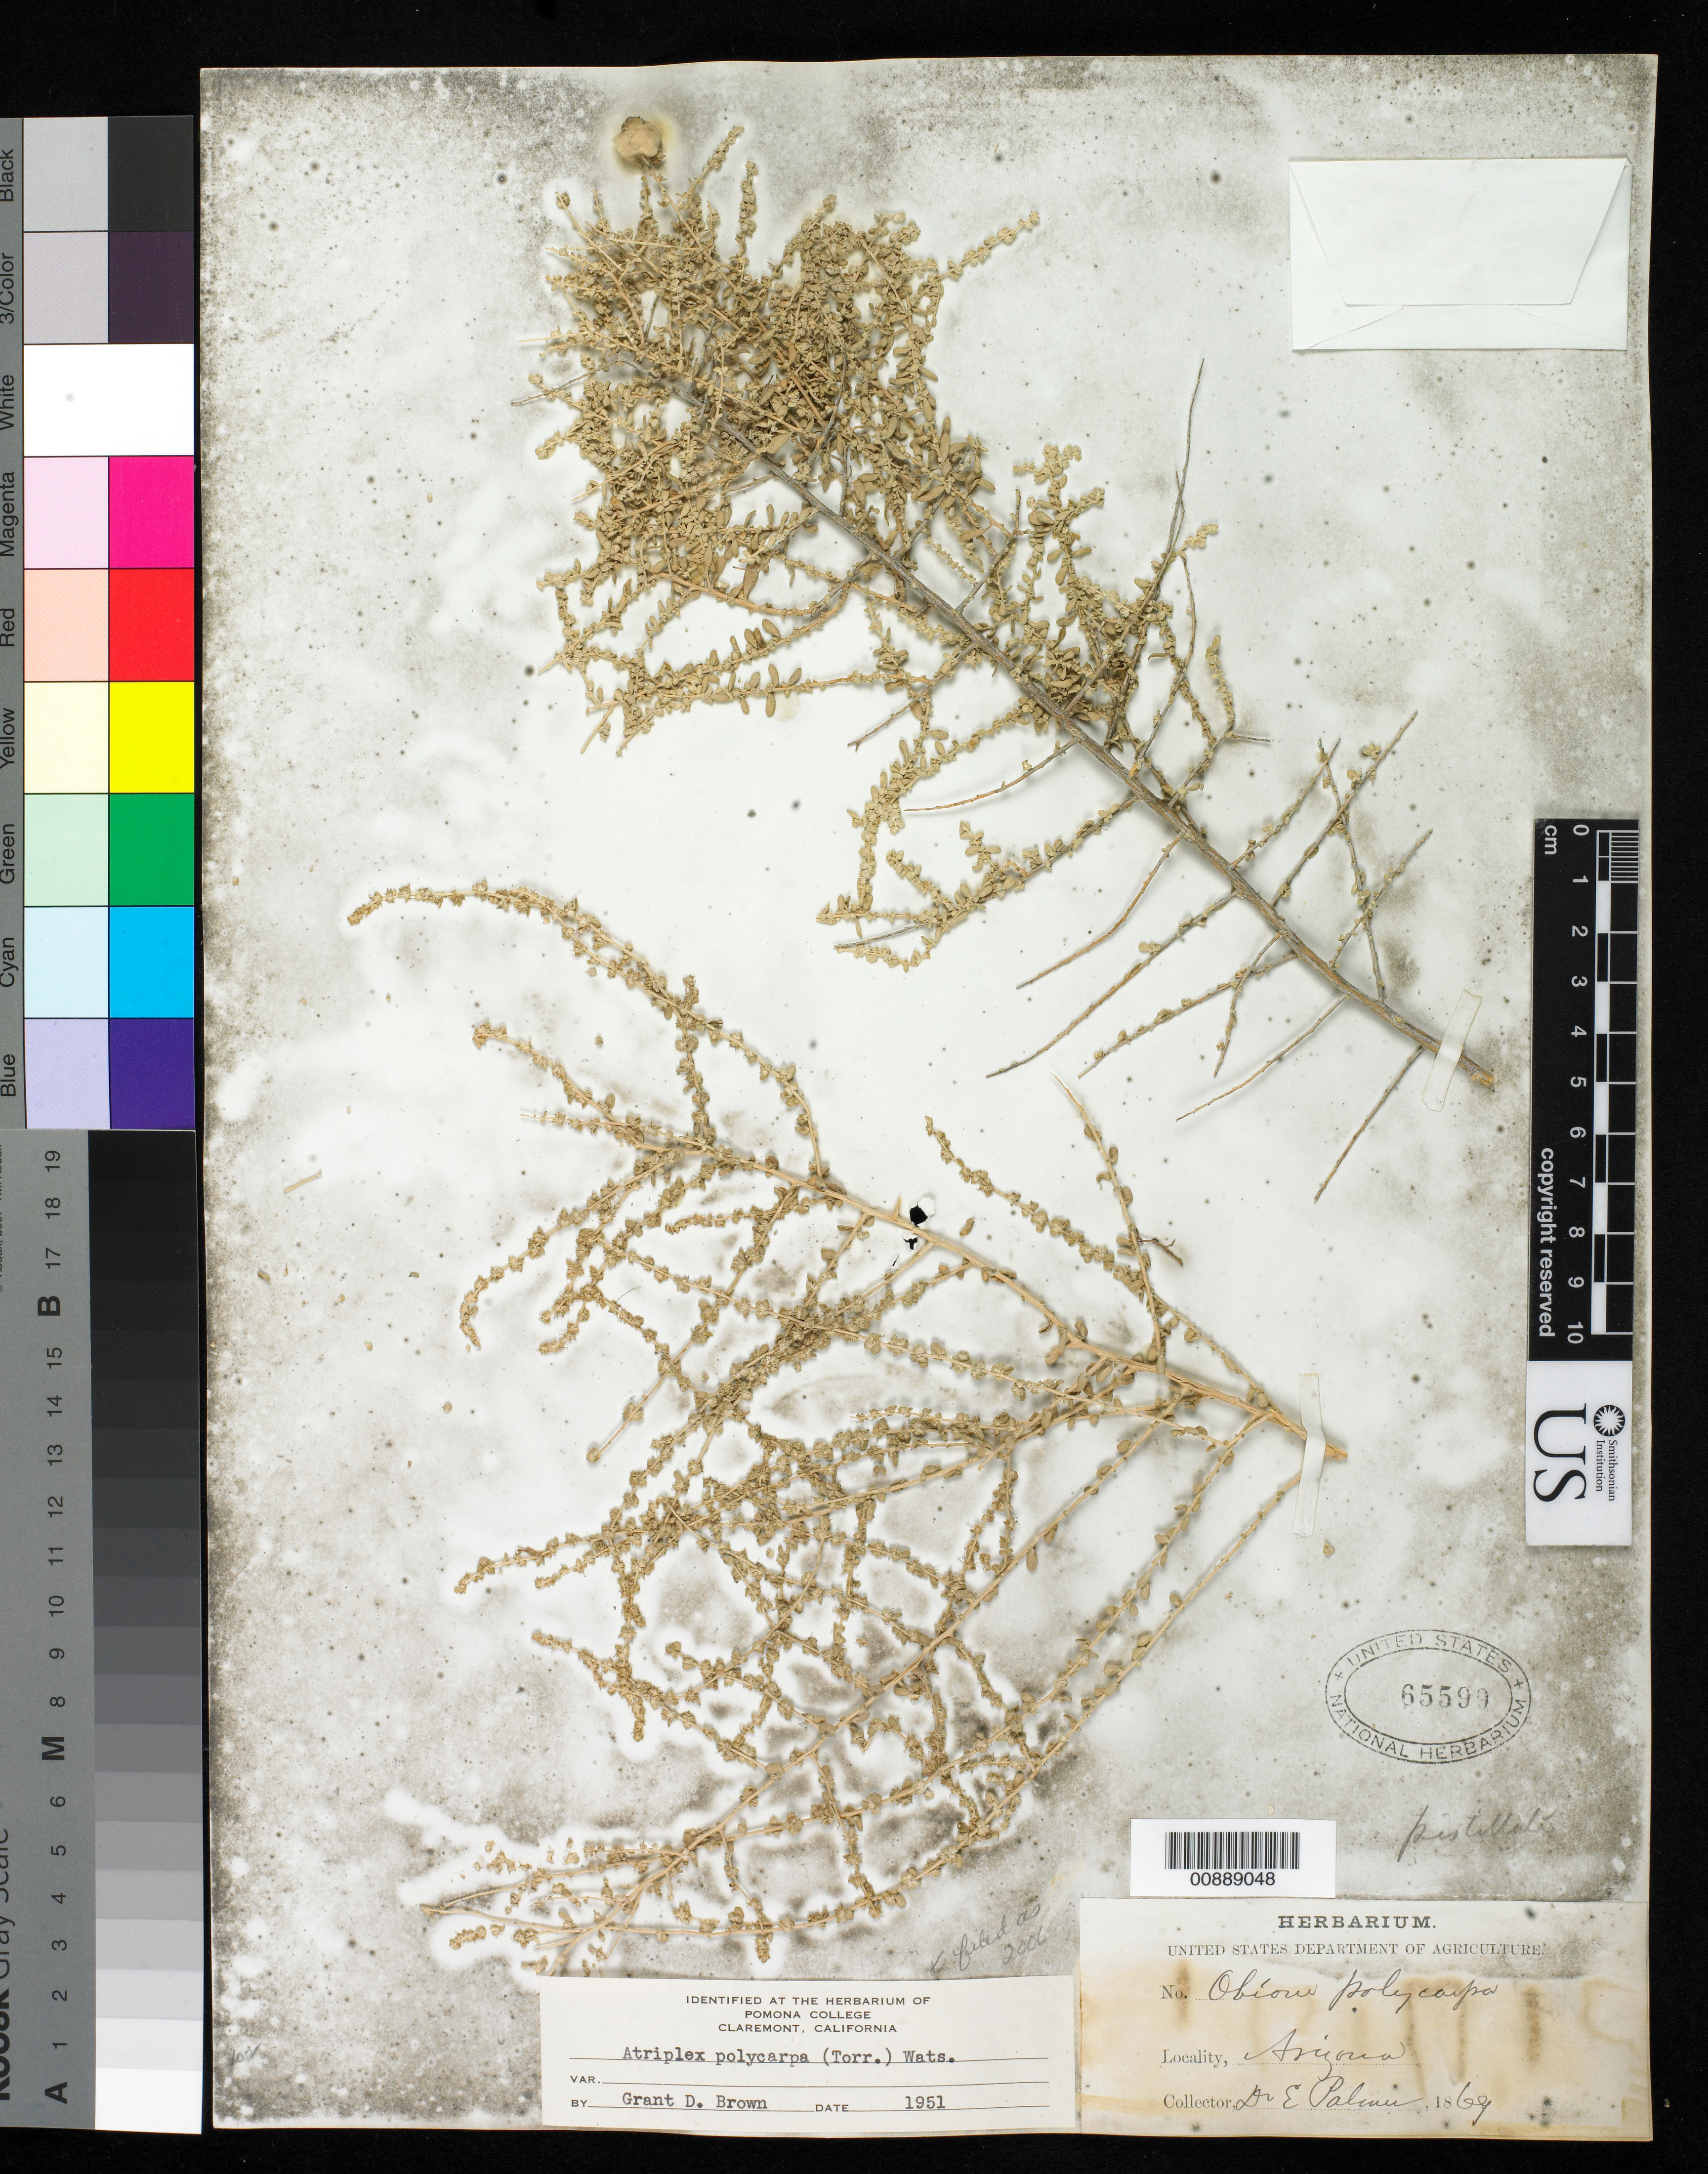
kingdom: Plantae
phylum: Tracheophyta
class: Magnoliopsida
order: Caryophyllales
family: Amaranthaceae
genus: Atriplex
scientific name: Atriplex polycarpa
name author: (Torr.) S. Watson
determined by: Brown, G. D.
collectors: E. Palmer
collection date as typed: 1869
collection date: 1869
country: United States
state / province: Arizona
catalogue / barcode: US 65599